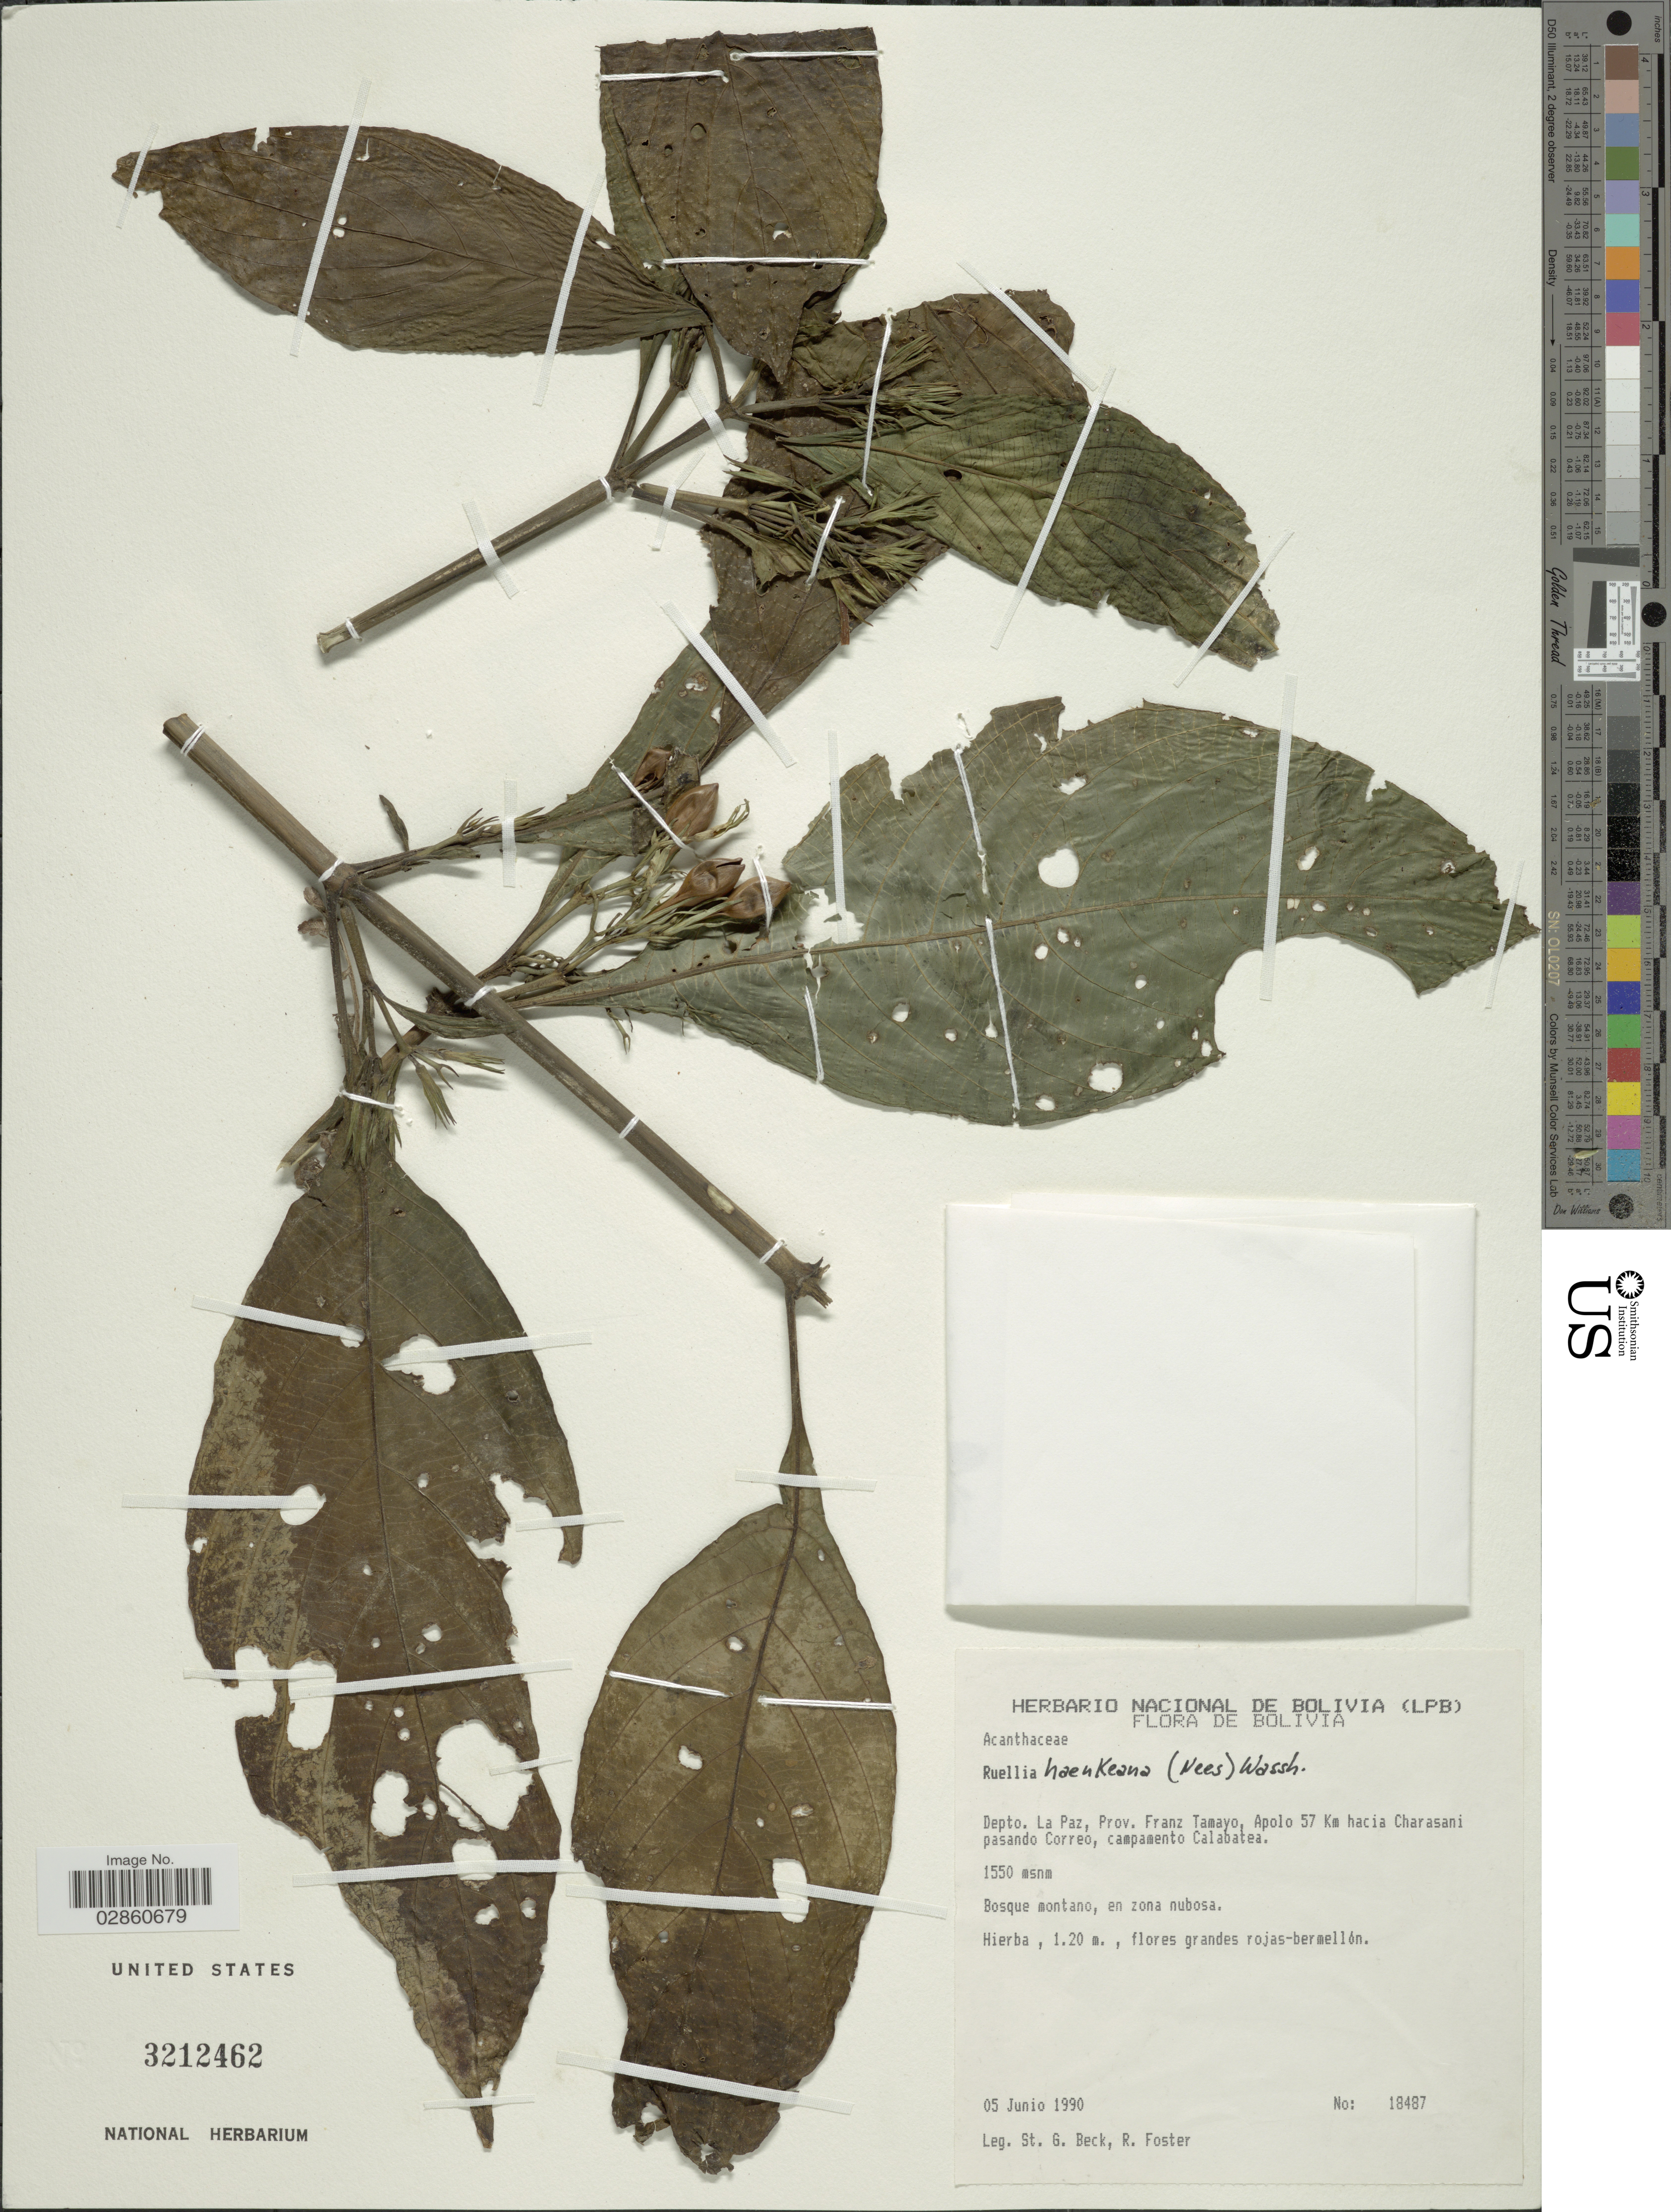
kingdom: Plantae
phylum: Tracheophyta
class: Magnoliopsida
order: Lamiales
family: Acanthaceae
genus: Ruellia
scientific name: Ruellia haenkeana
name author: (Nees) Wassh.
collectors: S. G. Beck & R. Foster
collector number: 18487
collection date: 1990-06-05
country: Bolivia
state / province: La Paz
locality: Depto. La Paz, Prov. Franz Tamayo, Apolo 57 Km hacia Charasani pasando Correo, campamento Calabatea.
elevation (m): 1550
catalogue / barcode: US 3212462